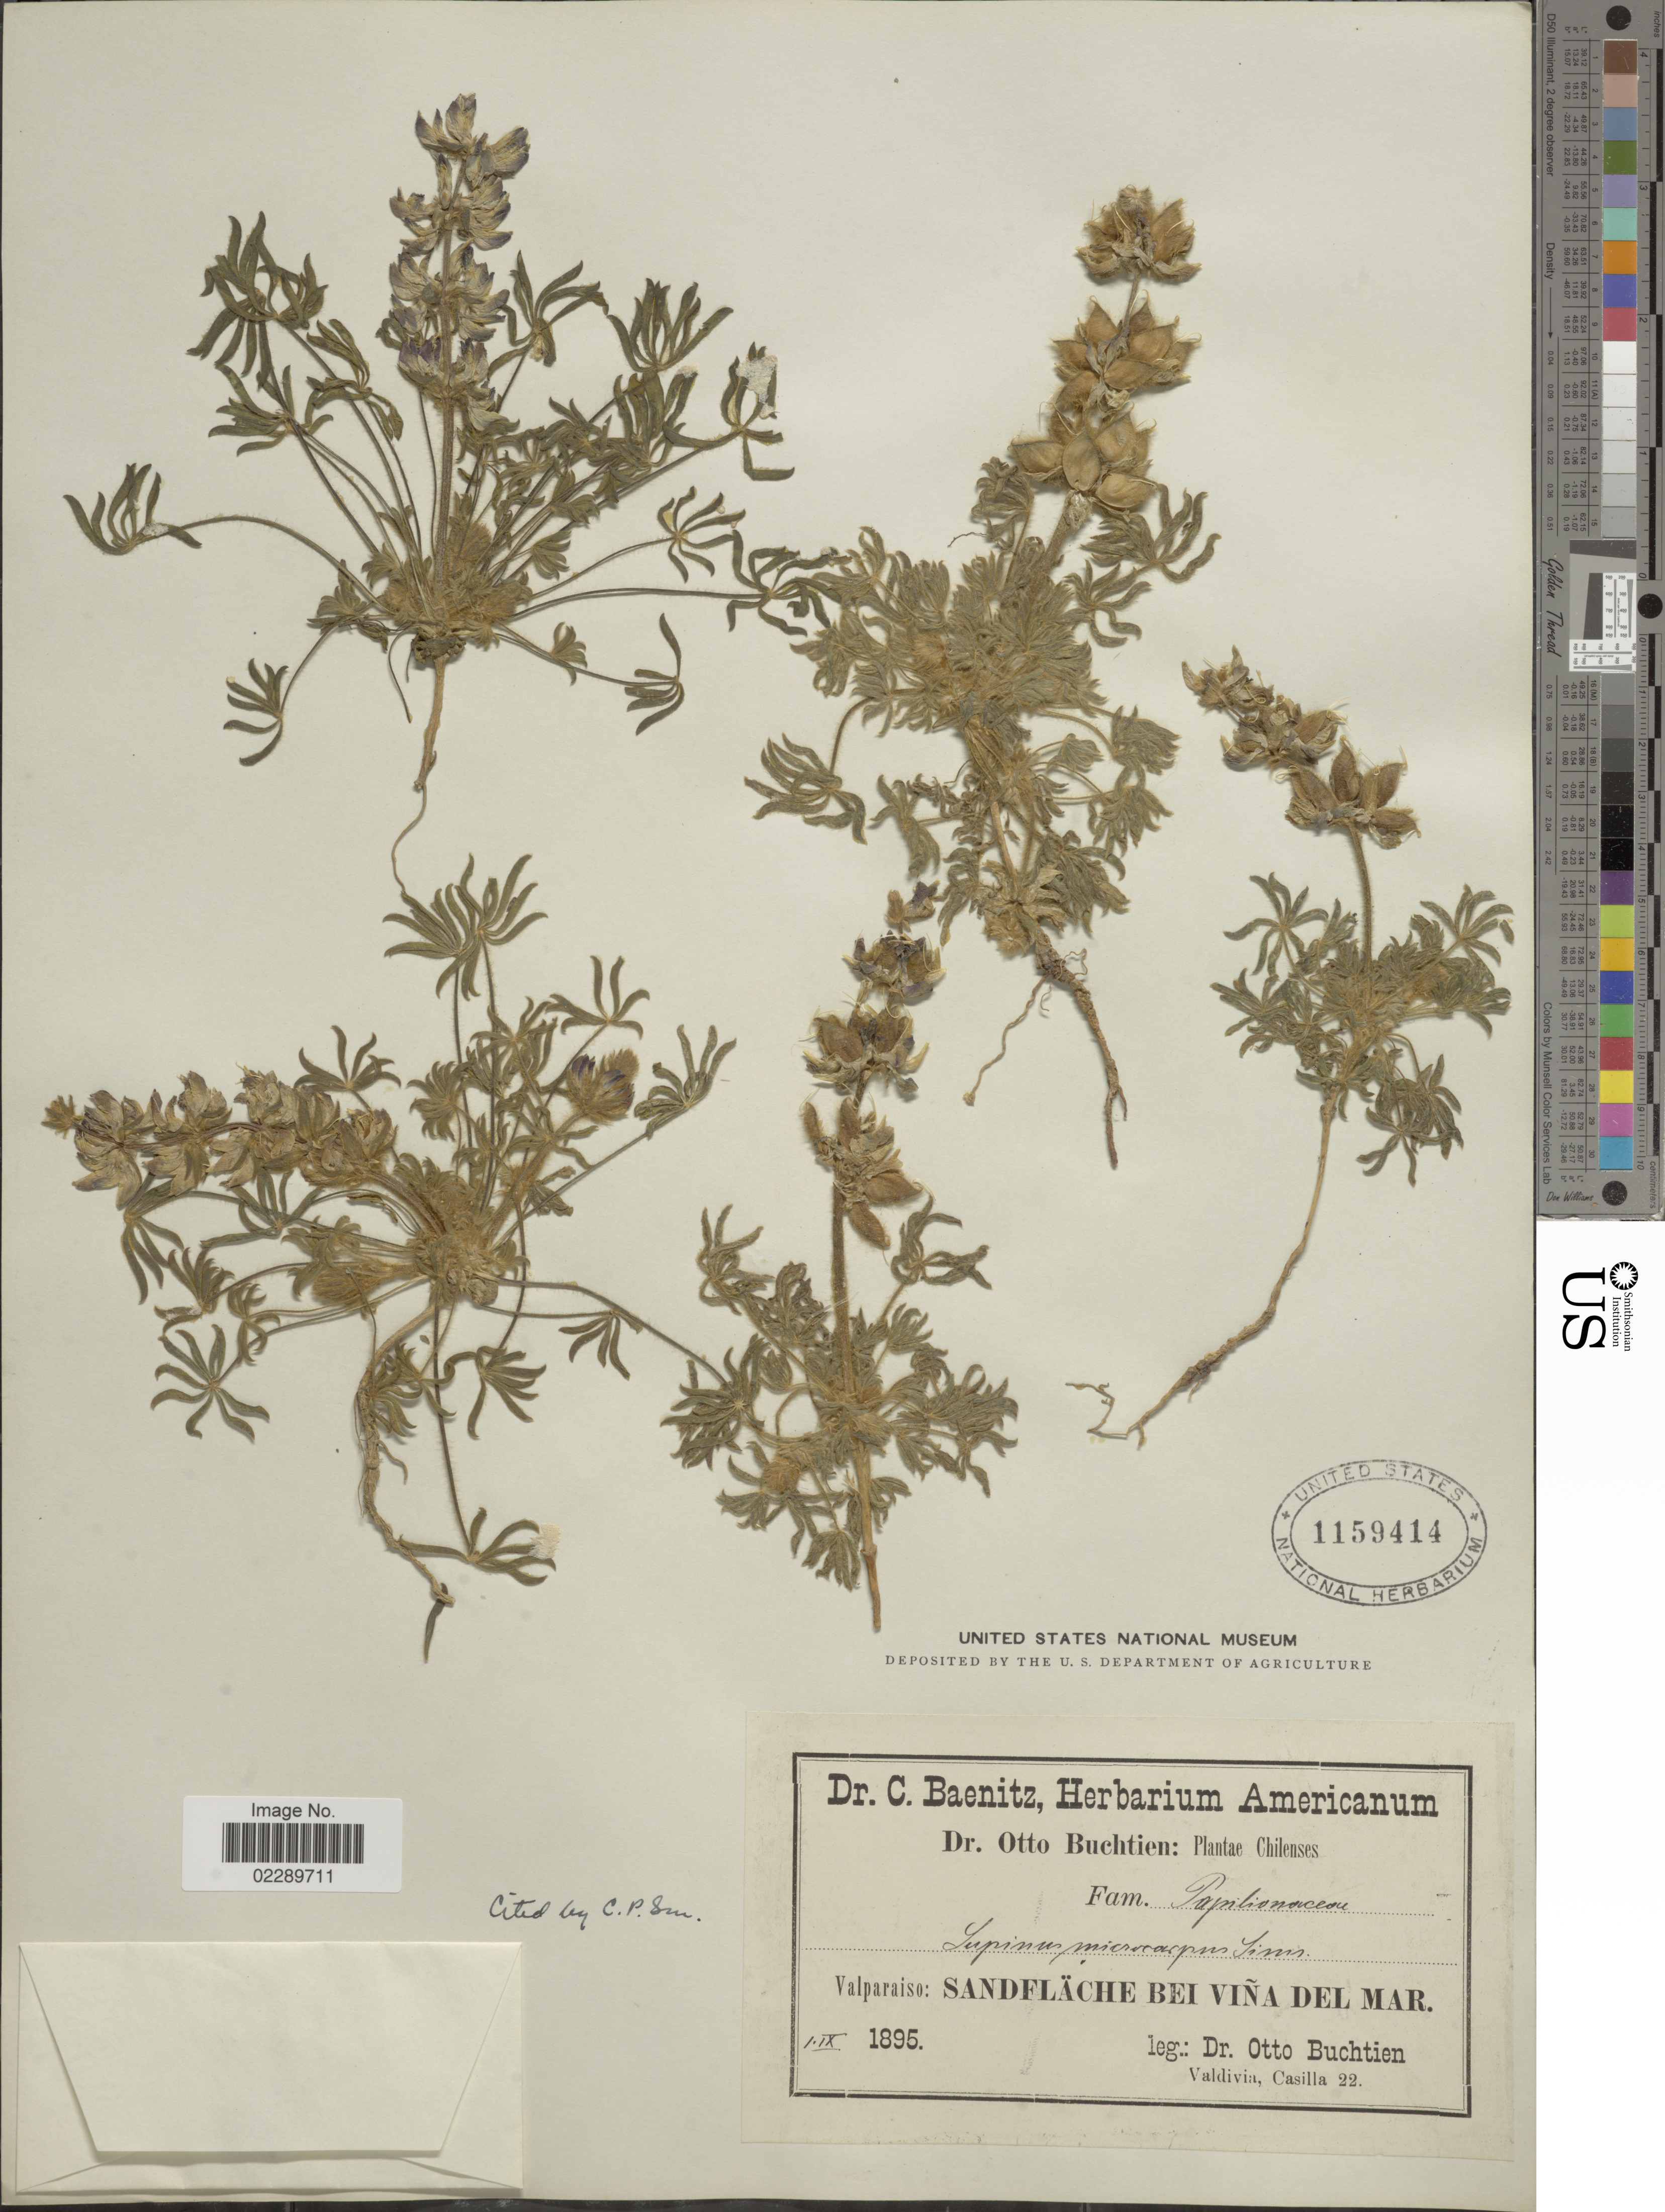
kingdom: Plantae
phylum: Tracheophyta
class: Magnoliopsida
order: Fabales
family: Fabaceae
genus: Lupinus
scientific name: Lupinus microcarpus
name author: Sims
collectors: O. Buchtien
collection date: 1895-09-01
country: Chile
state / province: Valparaíso (V)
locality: Valparaiso: Sandflâche bei Viña del Mar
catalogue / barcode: US 1159414